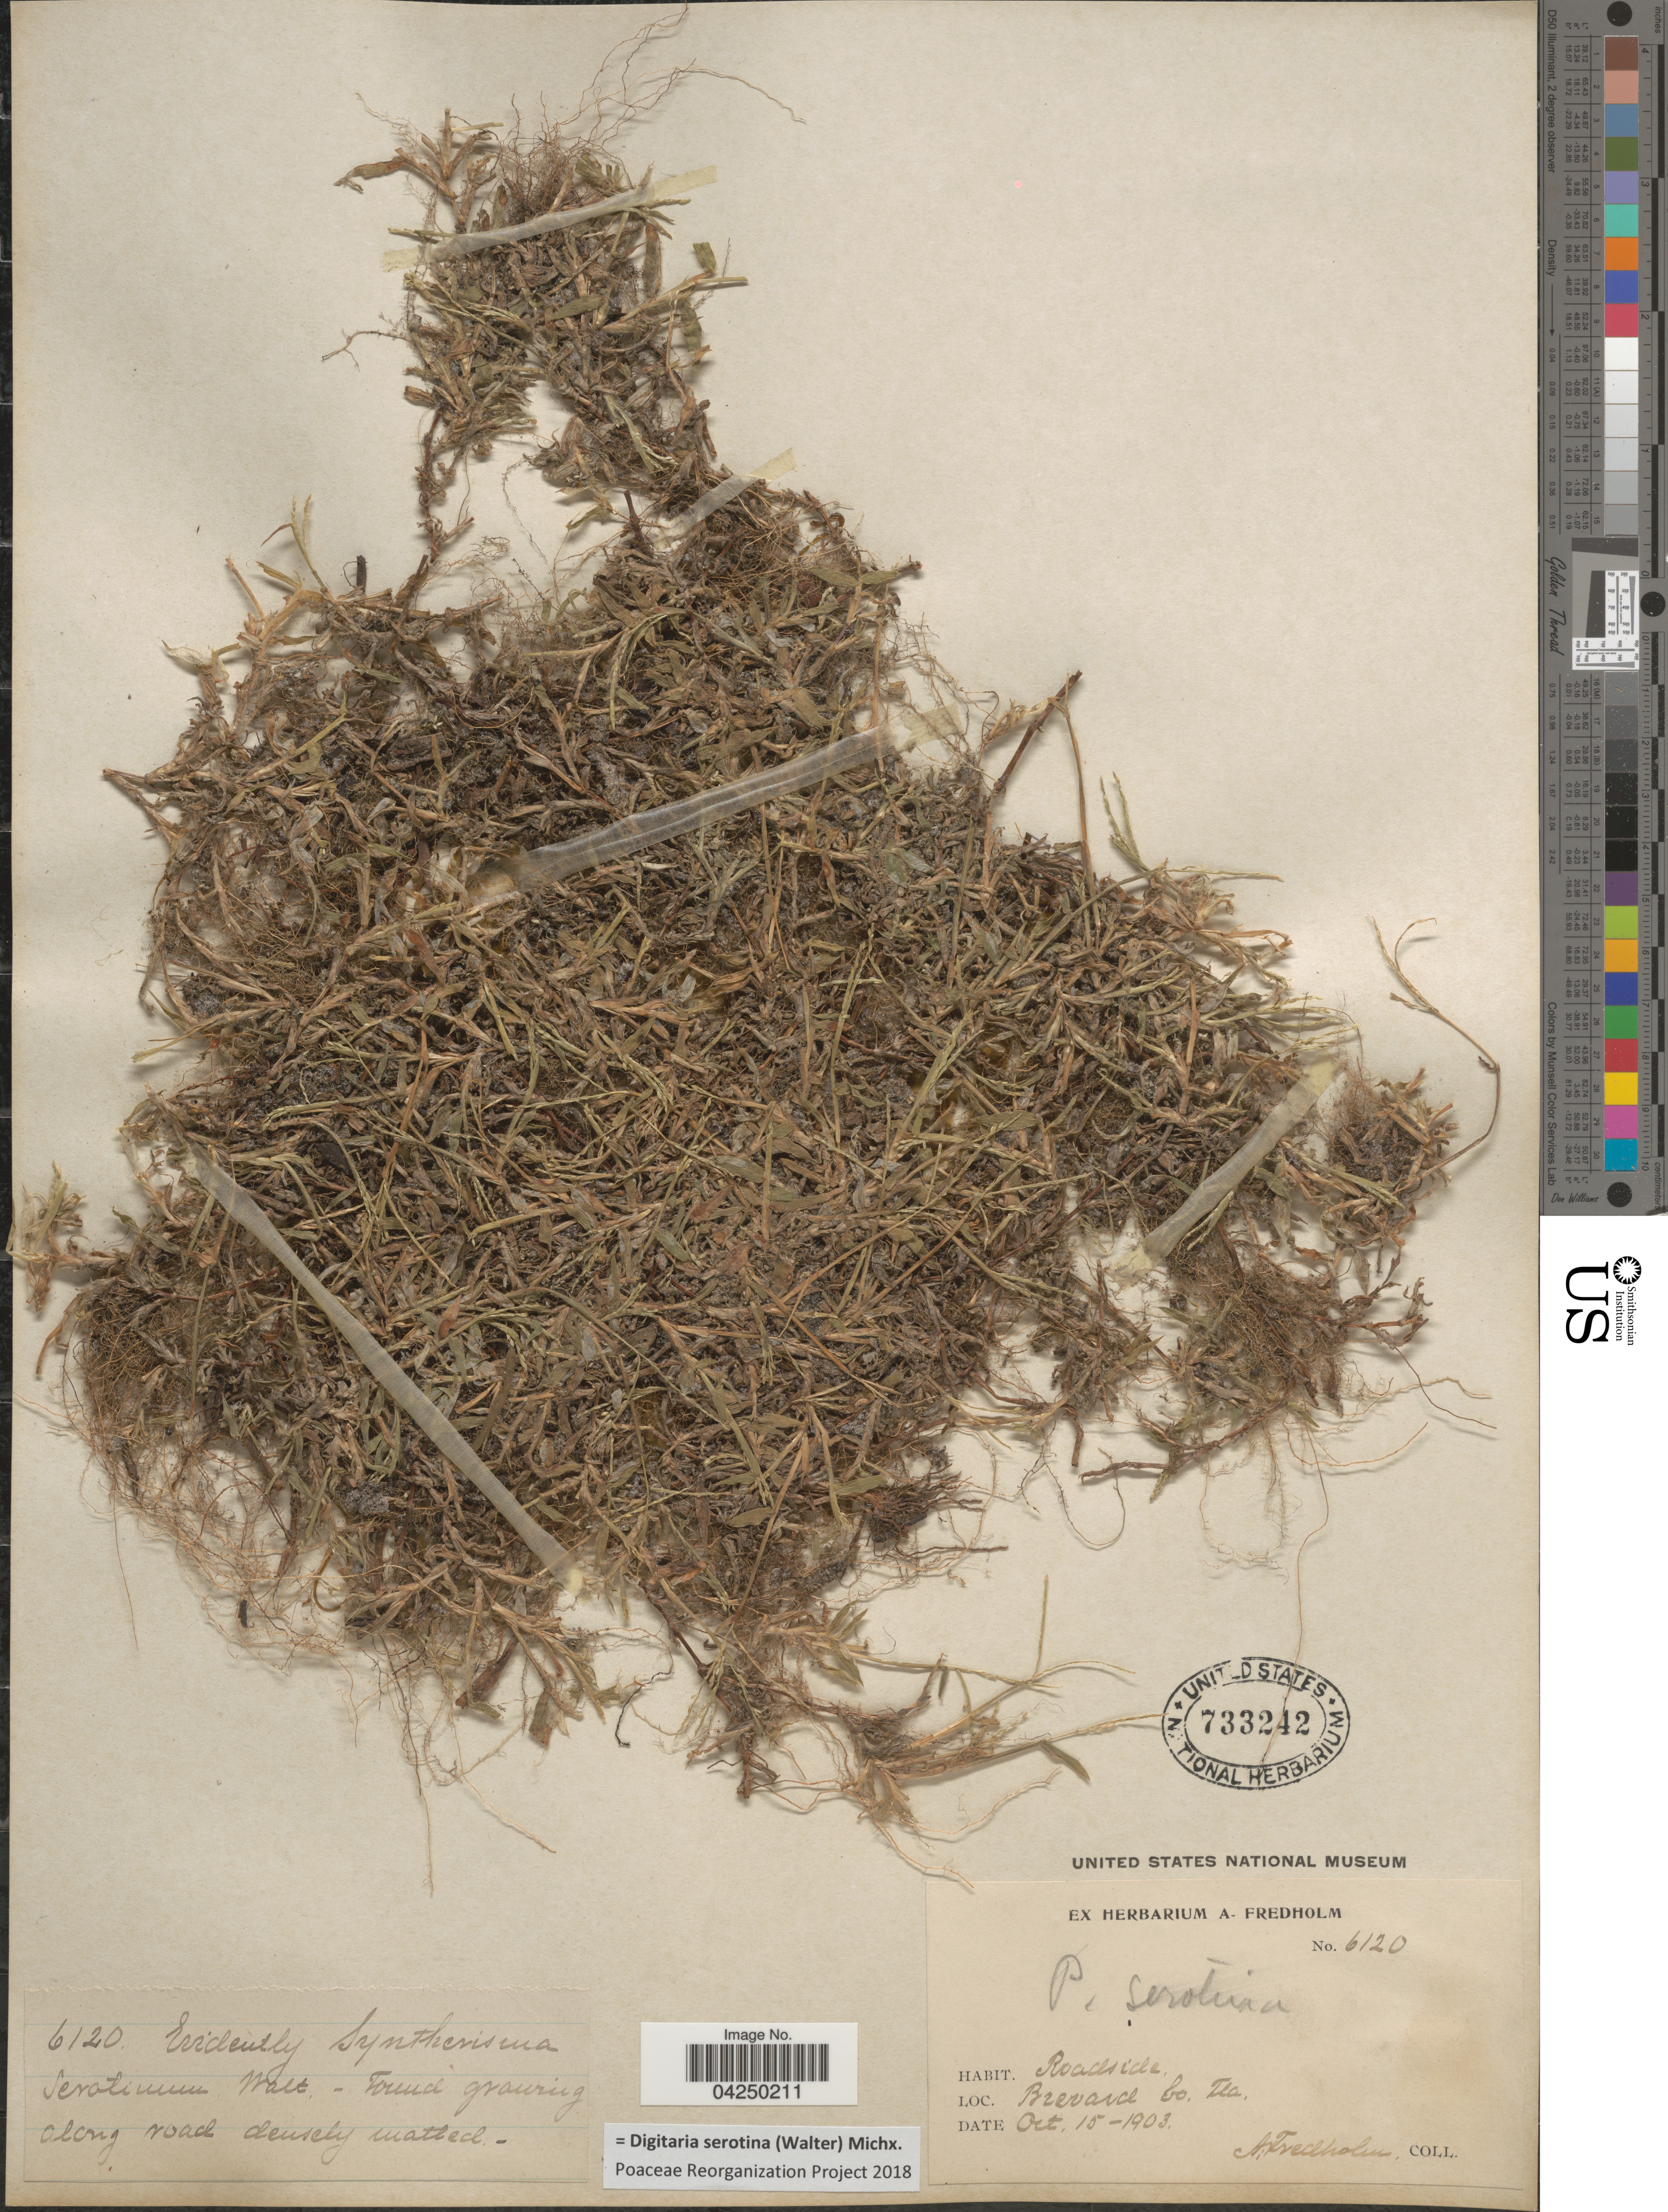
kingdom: Plantae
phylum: Tracheophyta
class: Liliopsida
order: Poales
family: Poaceae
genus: Digitaria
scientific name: Digitaria serotina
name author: (Walter) Michx.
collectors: A. Fredholm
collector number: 6120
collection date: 1903-10-15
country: United States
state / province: Florida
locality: Roadside. Brevard Co.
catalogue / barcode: US 733242